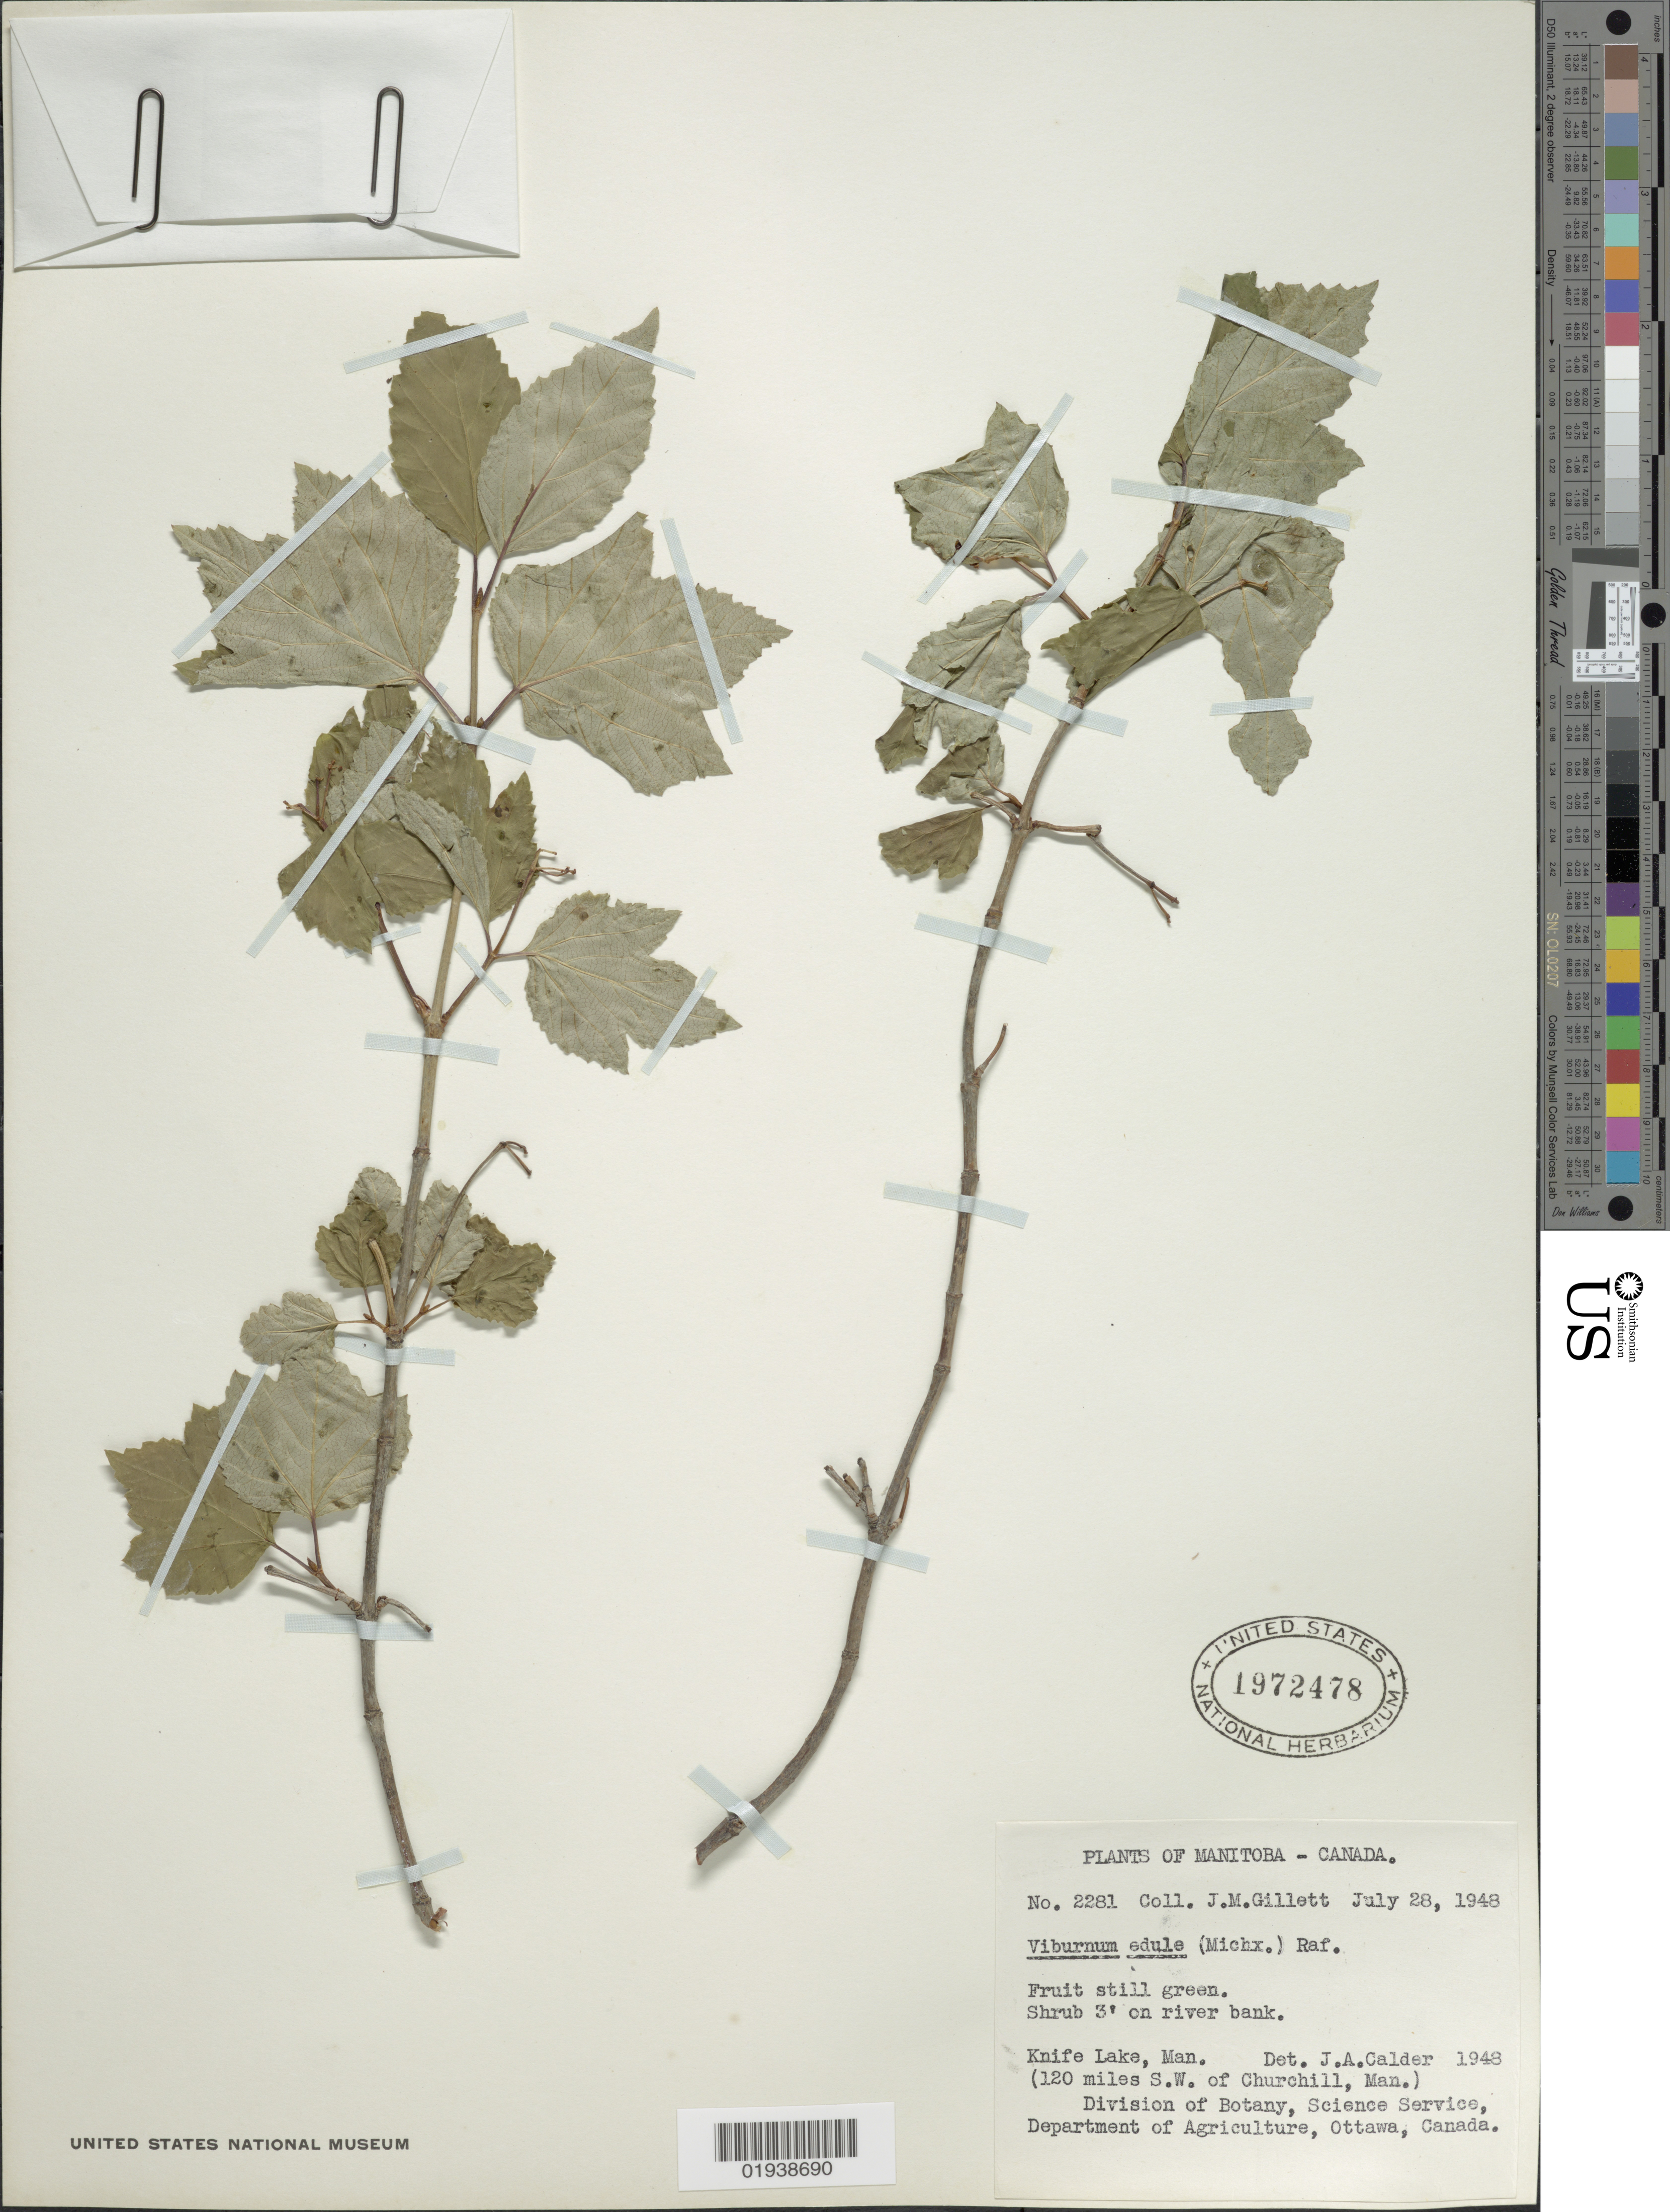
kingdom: Plantae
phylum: Tracheophyta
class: Magnoliopsida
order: Dipsacales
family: Viburnaceae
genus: Viburnum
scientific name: Viburnum edule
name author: (Michx.) Raf.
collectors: J. M. Gillett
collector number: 2281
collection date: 1948-07-28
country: Canada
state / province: Manitoba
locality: Knife Lake, Man. (120 miles S.W. of Churchill, Man.)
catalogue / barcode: US 1972478